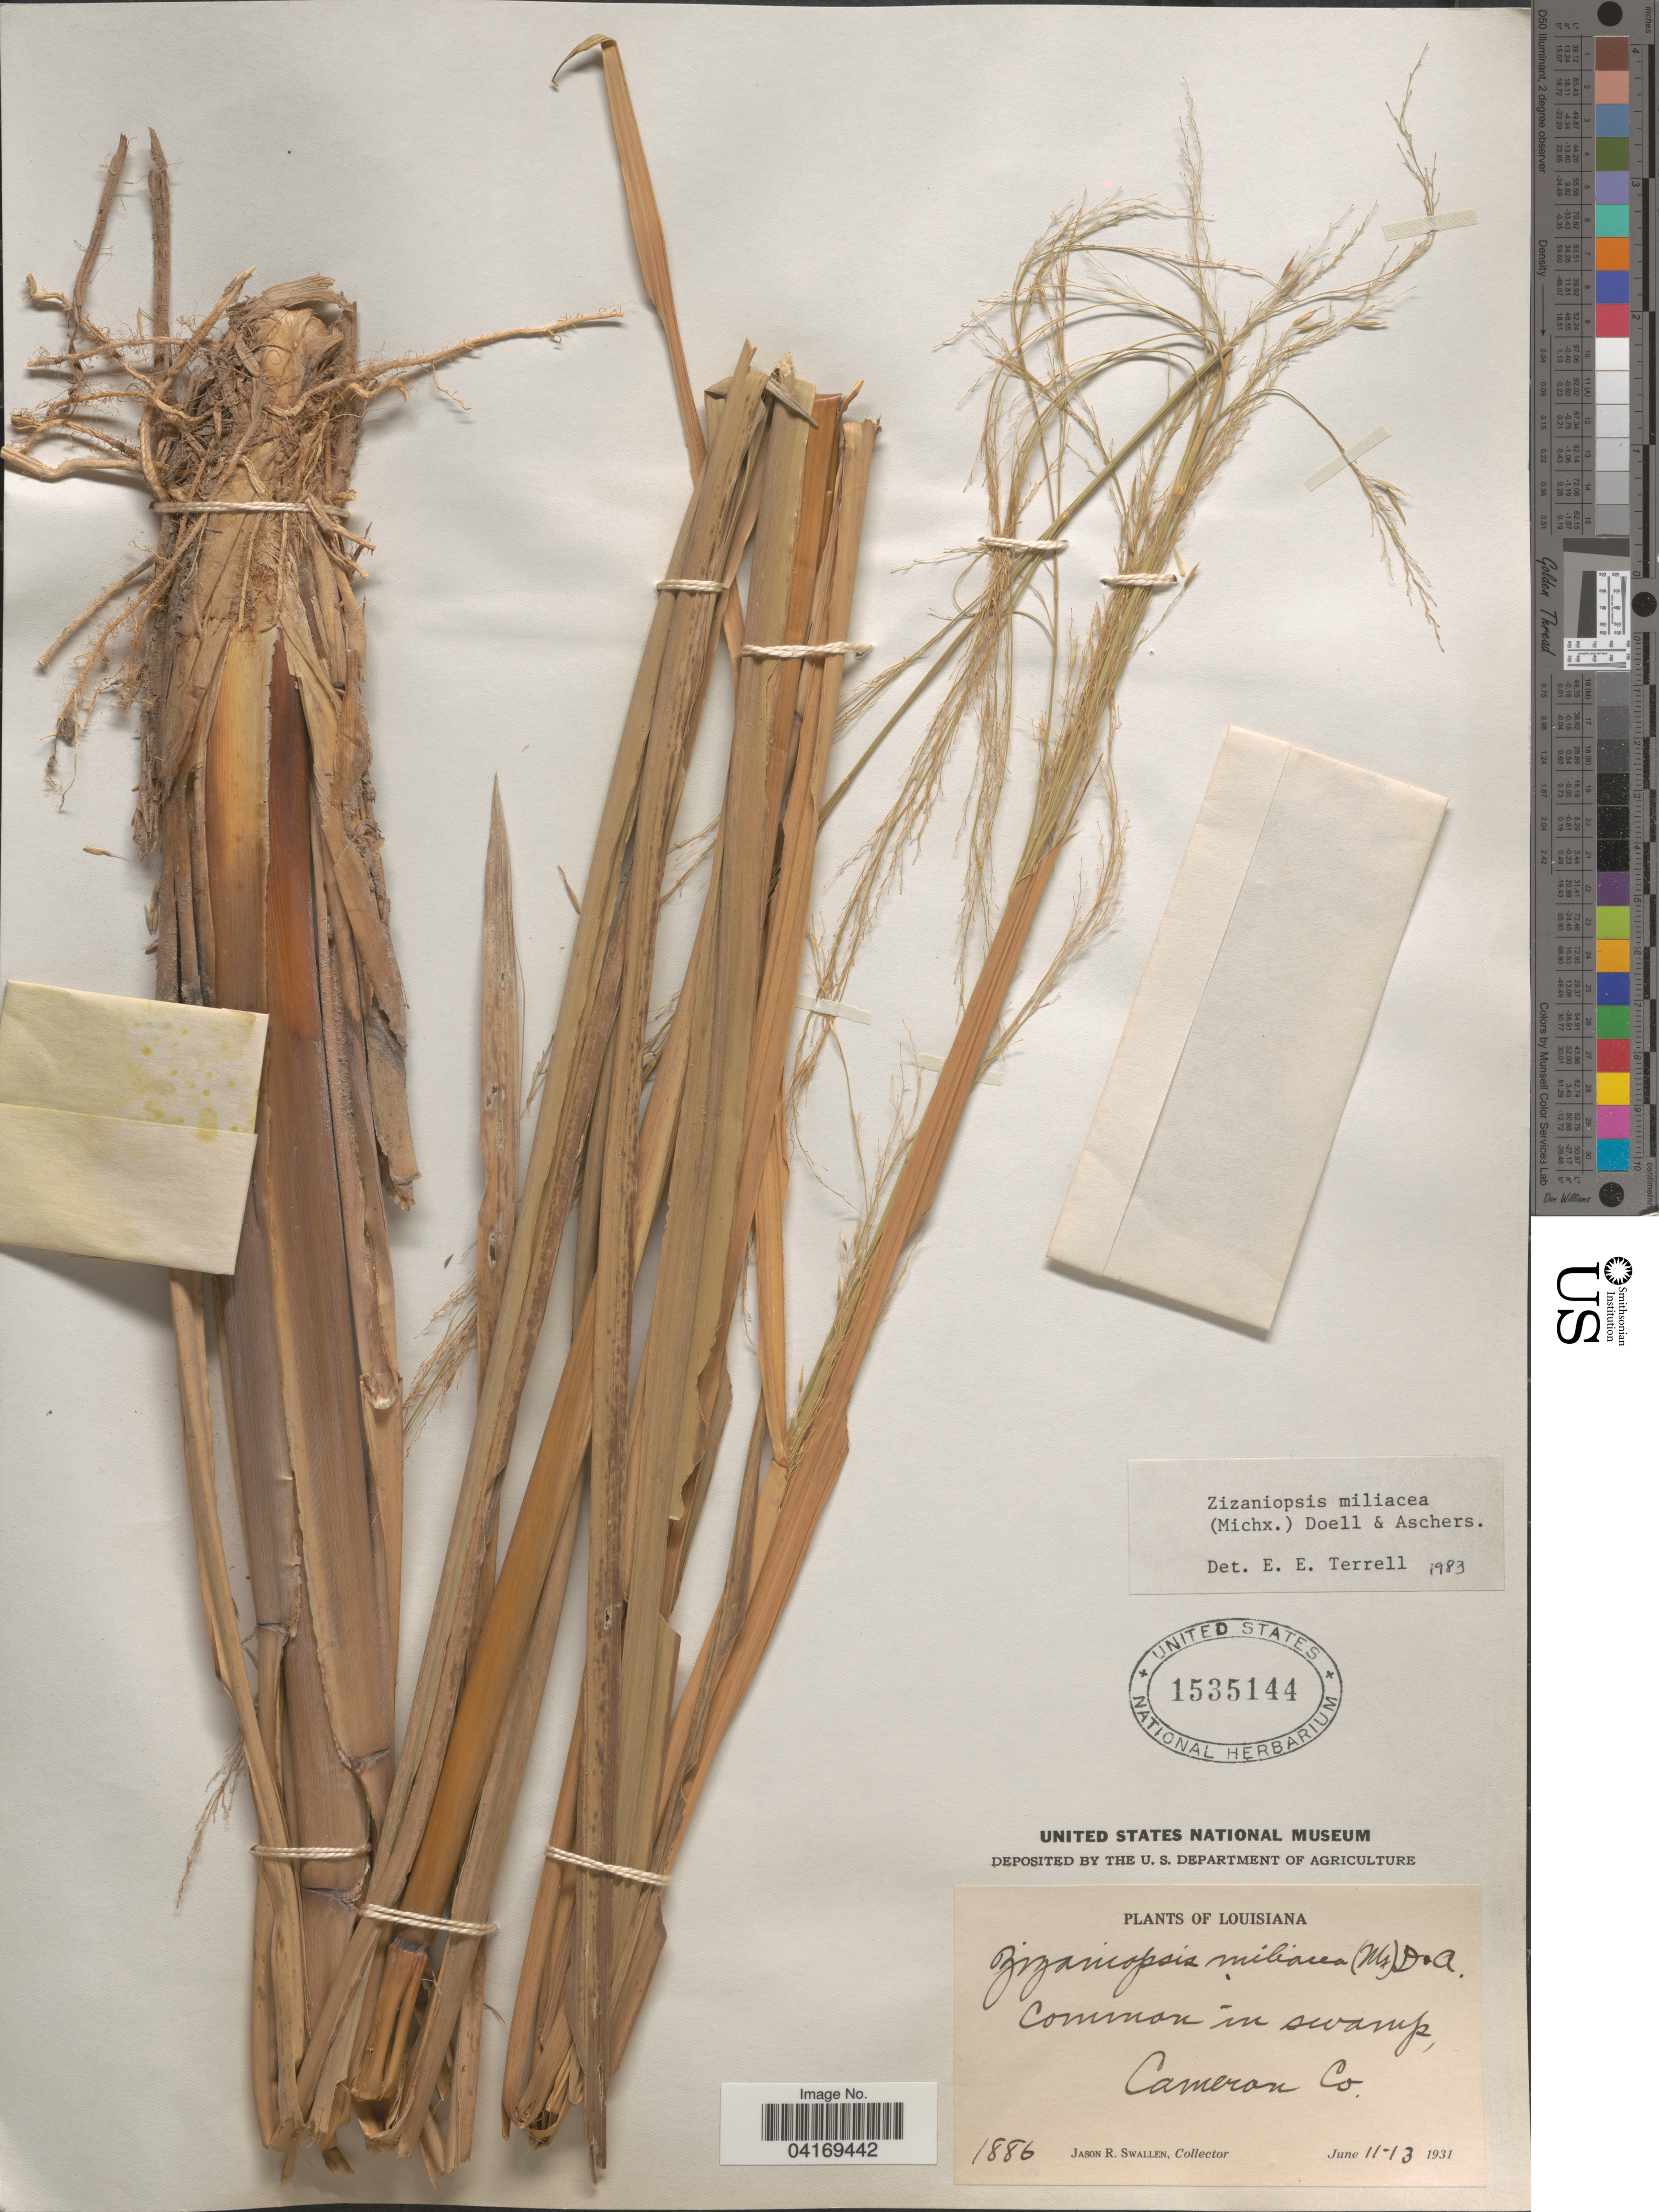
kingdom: Plantae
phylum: Tracheophyta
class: Liliopsida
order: Poales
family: Poaceae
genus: Zizaniopsis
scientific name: Zizaniopsis miliacea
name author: (Michx.) Döll & Asch.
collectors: J. R. Swallen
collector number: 1886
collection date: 1931-06-11/1931-06-13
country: United States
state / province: Louisiana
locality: Cameron Co.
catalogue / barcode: US 1535144